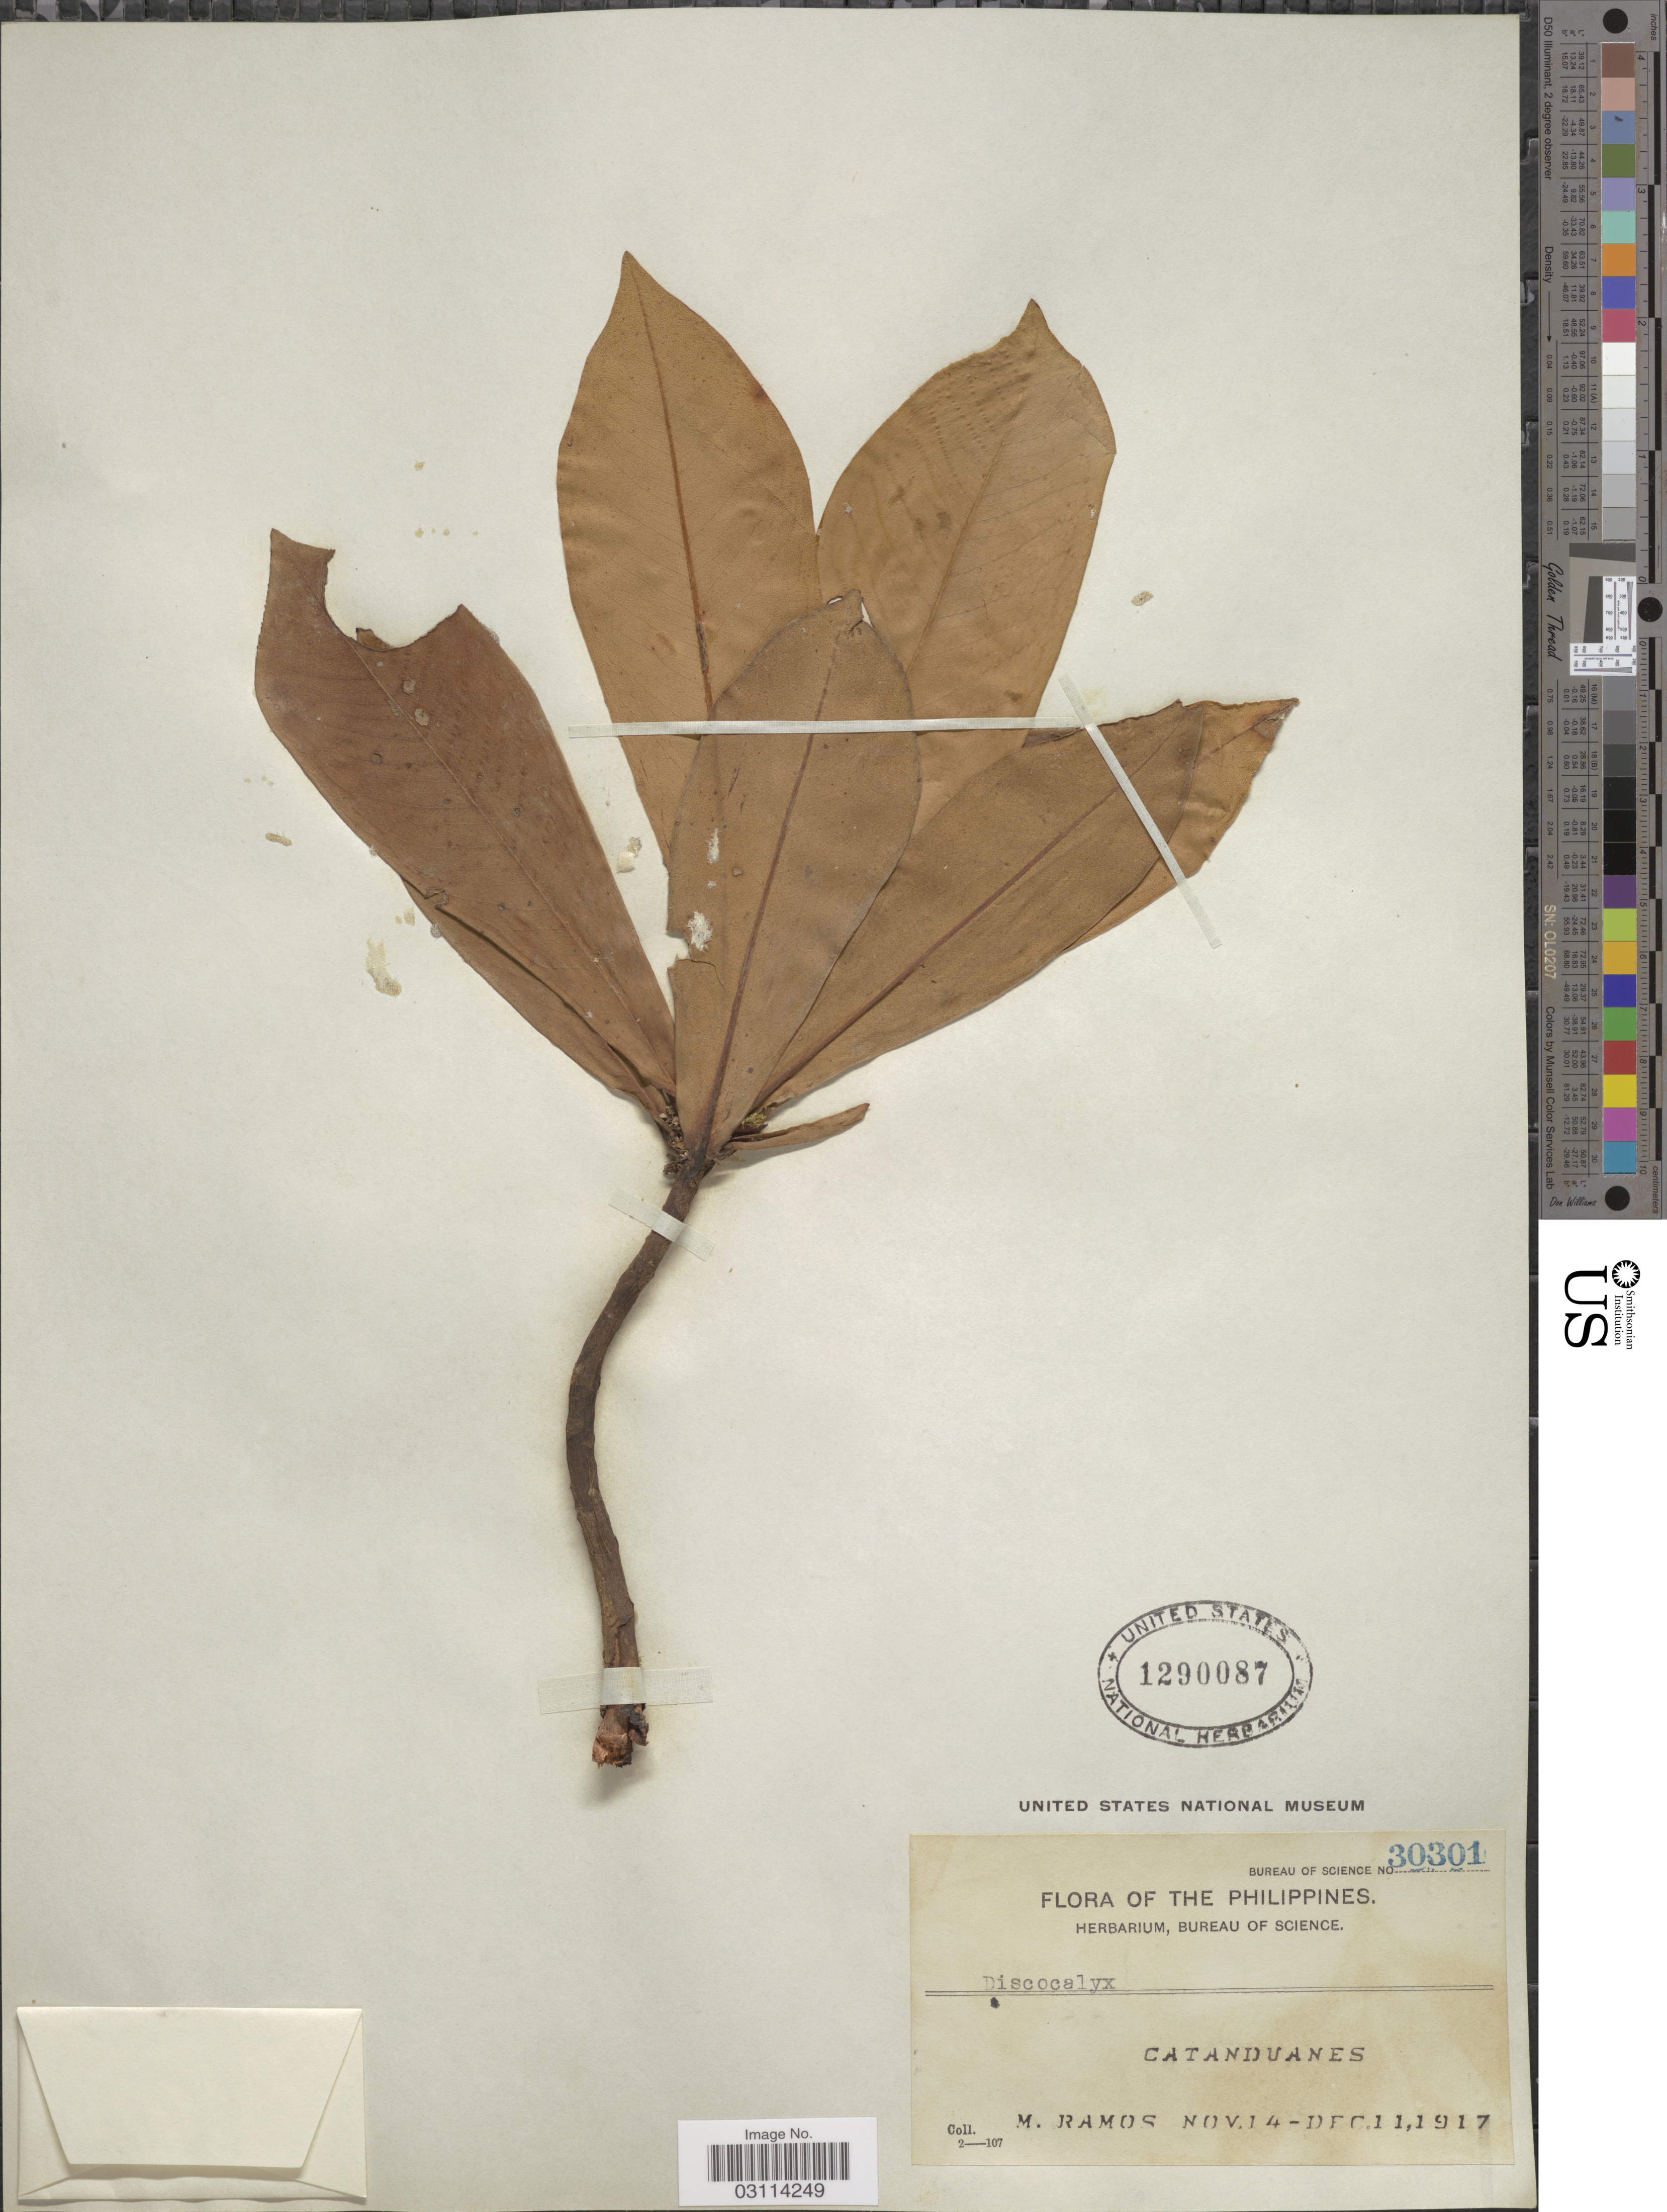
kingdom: Plantae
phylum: Tracheophyta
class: Magnoliopsida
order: Ericales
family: Primulaceae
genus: Discocalyx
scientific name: Discocalyx sp.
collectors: M. Ramos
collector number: Bureau of Science 30301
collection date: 1917-11-14/1917-12-11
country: Philippines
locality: Catanduanes.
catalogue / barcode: US 1290087